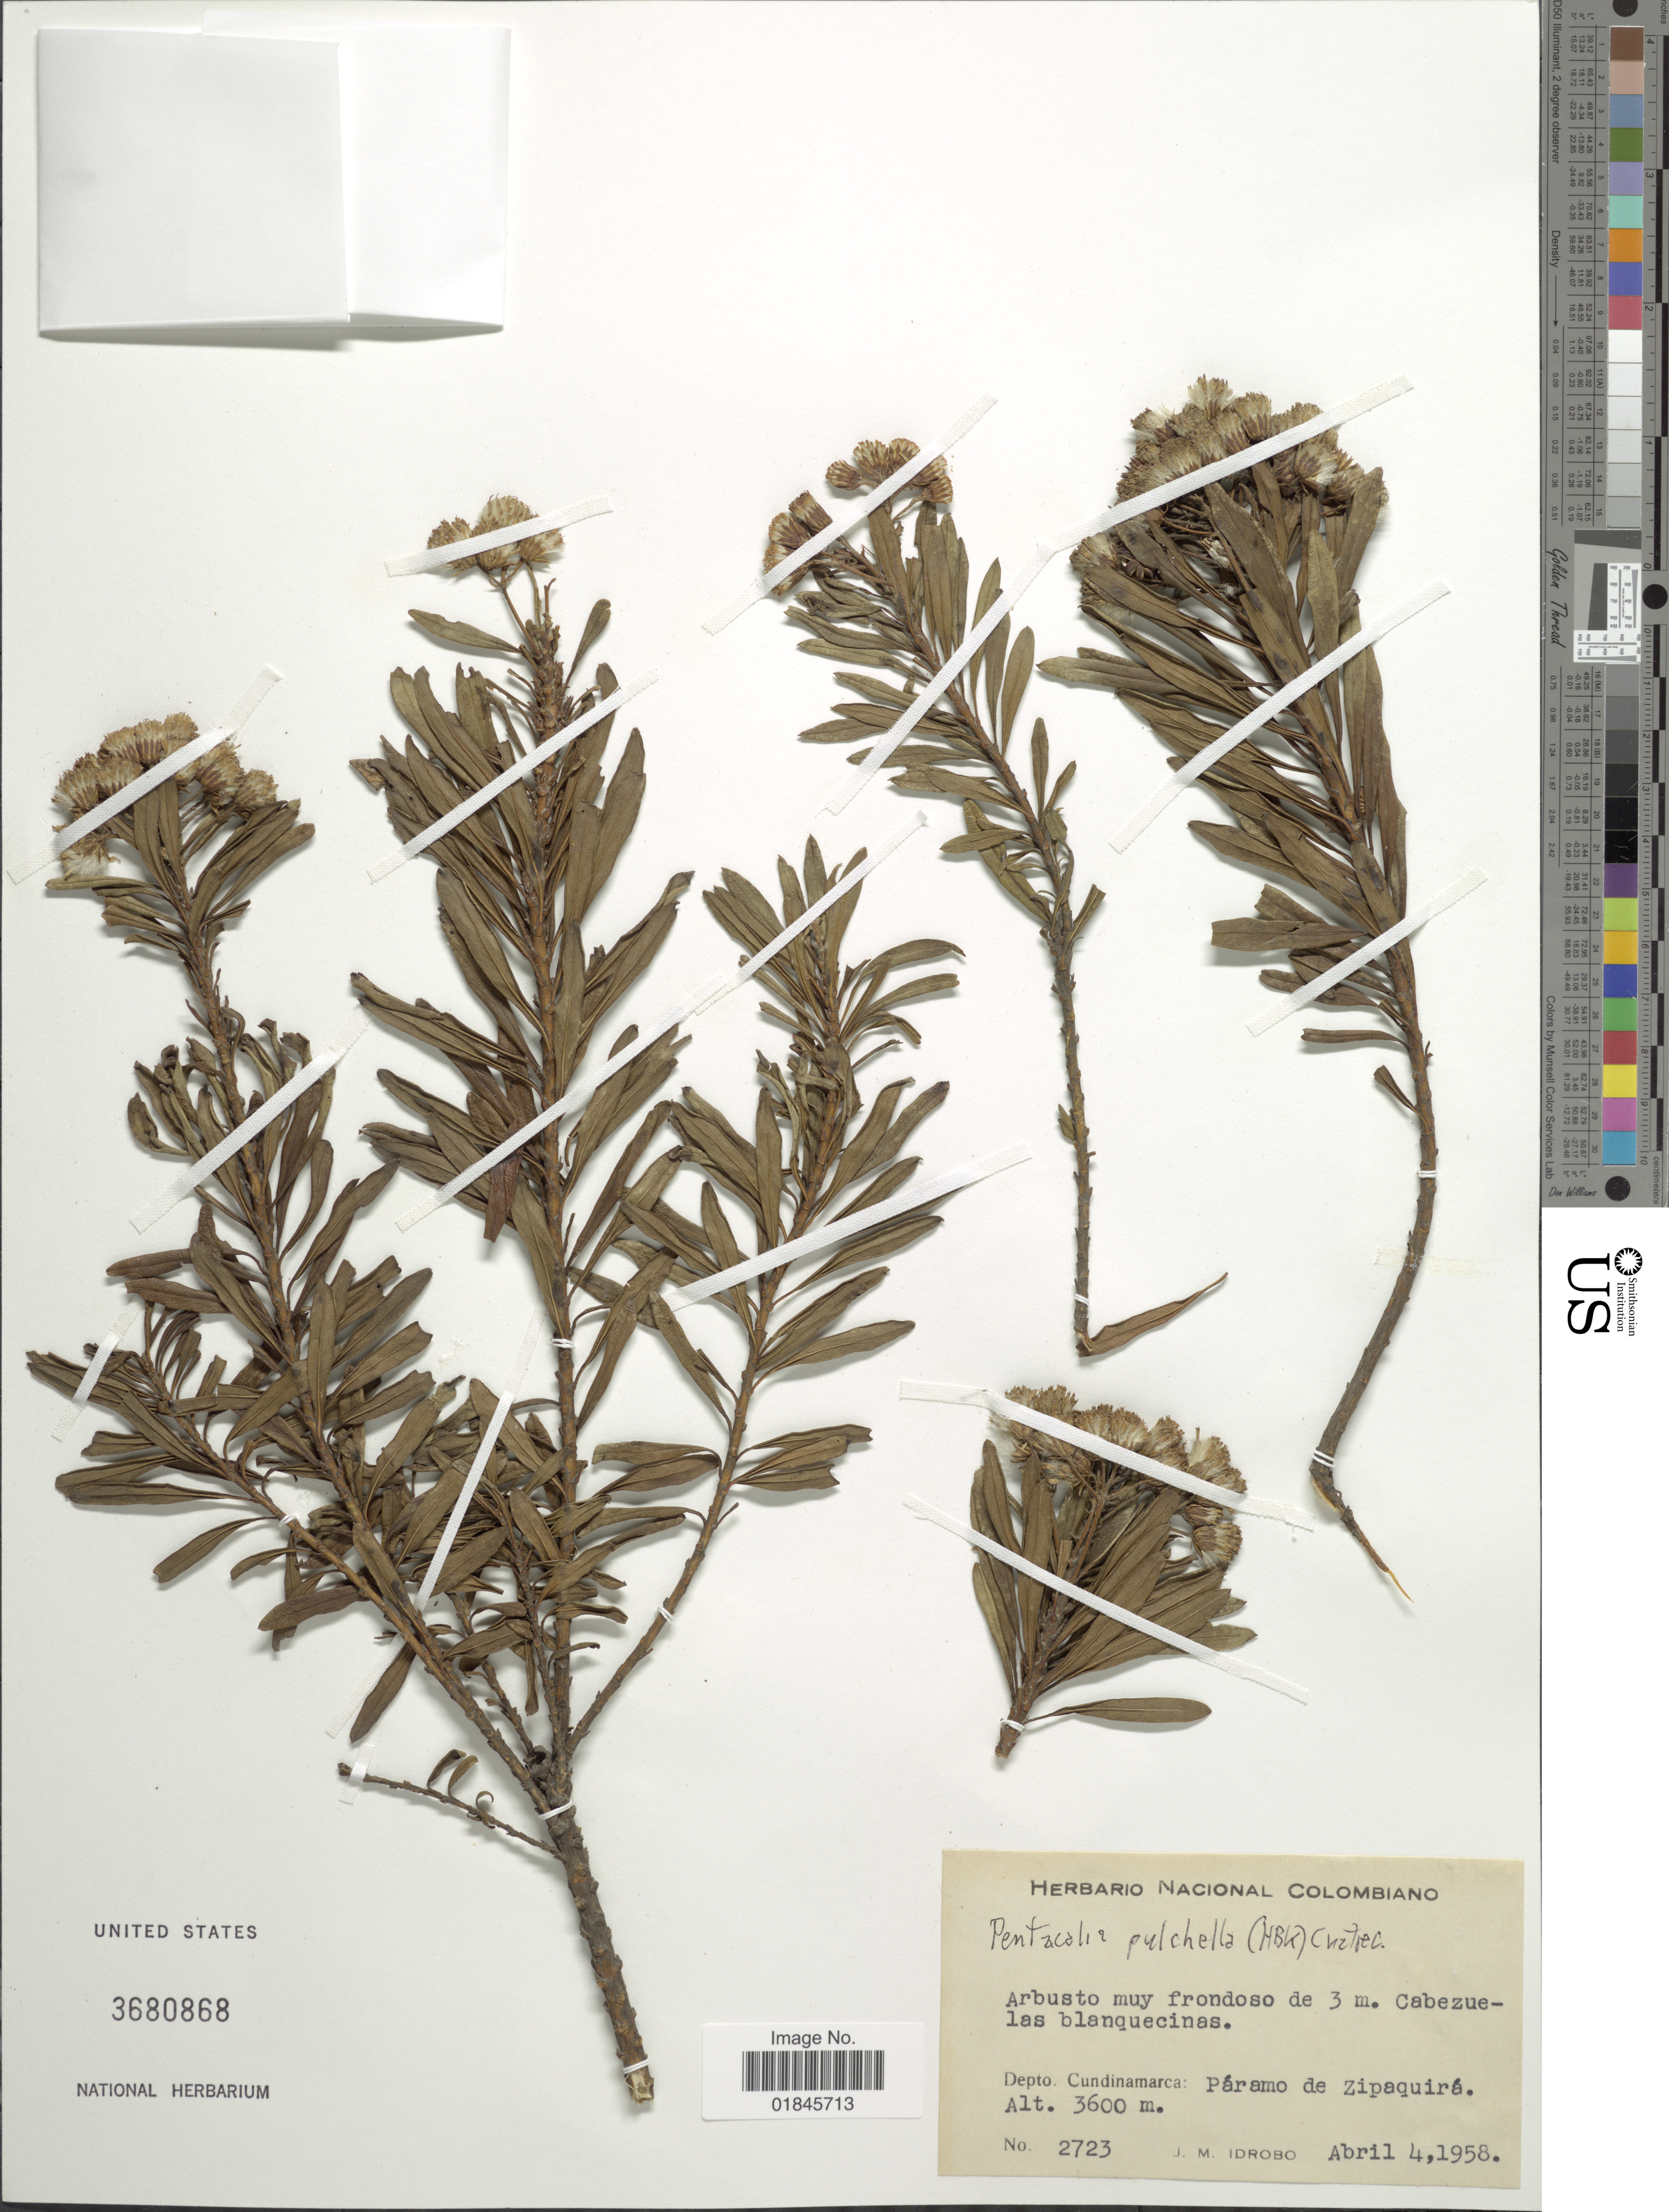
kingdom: Plantae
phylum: Tracheophyta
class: Magnoliopsida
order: Asterales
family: Asteraceae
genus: Pentacalia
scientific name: Pentacalia pulchella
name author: (Kunth) Cuatrec.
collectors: J. M. Idrobo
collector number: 2723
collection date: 1958-04-04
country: Colombia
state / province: Cundinamarca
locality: Depto. Cundinamarca: Páramo de Zipaquirá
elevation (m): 3600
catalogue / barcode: US 3680868